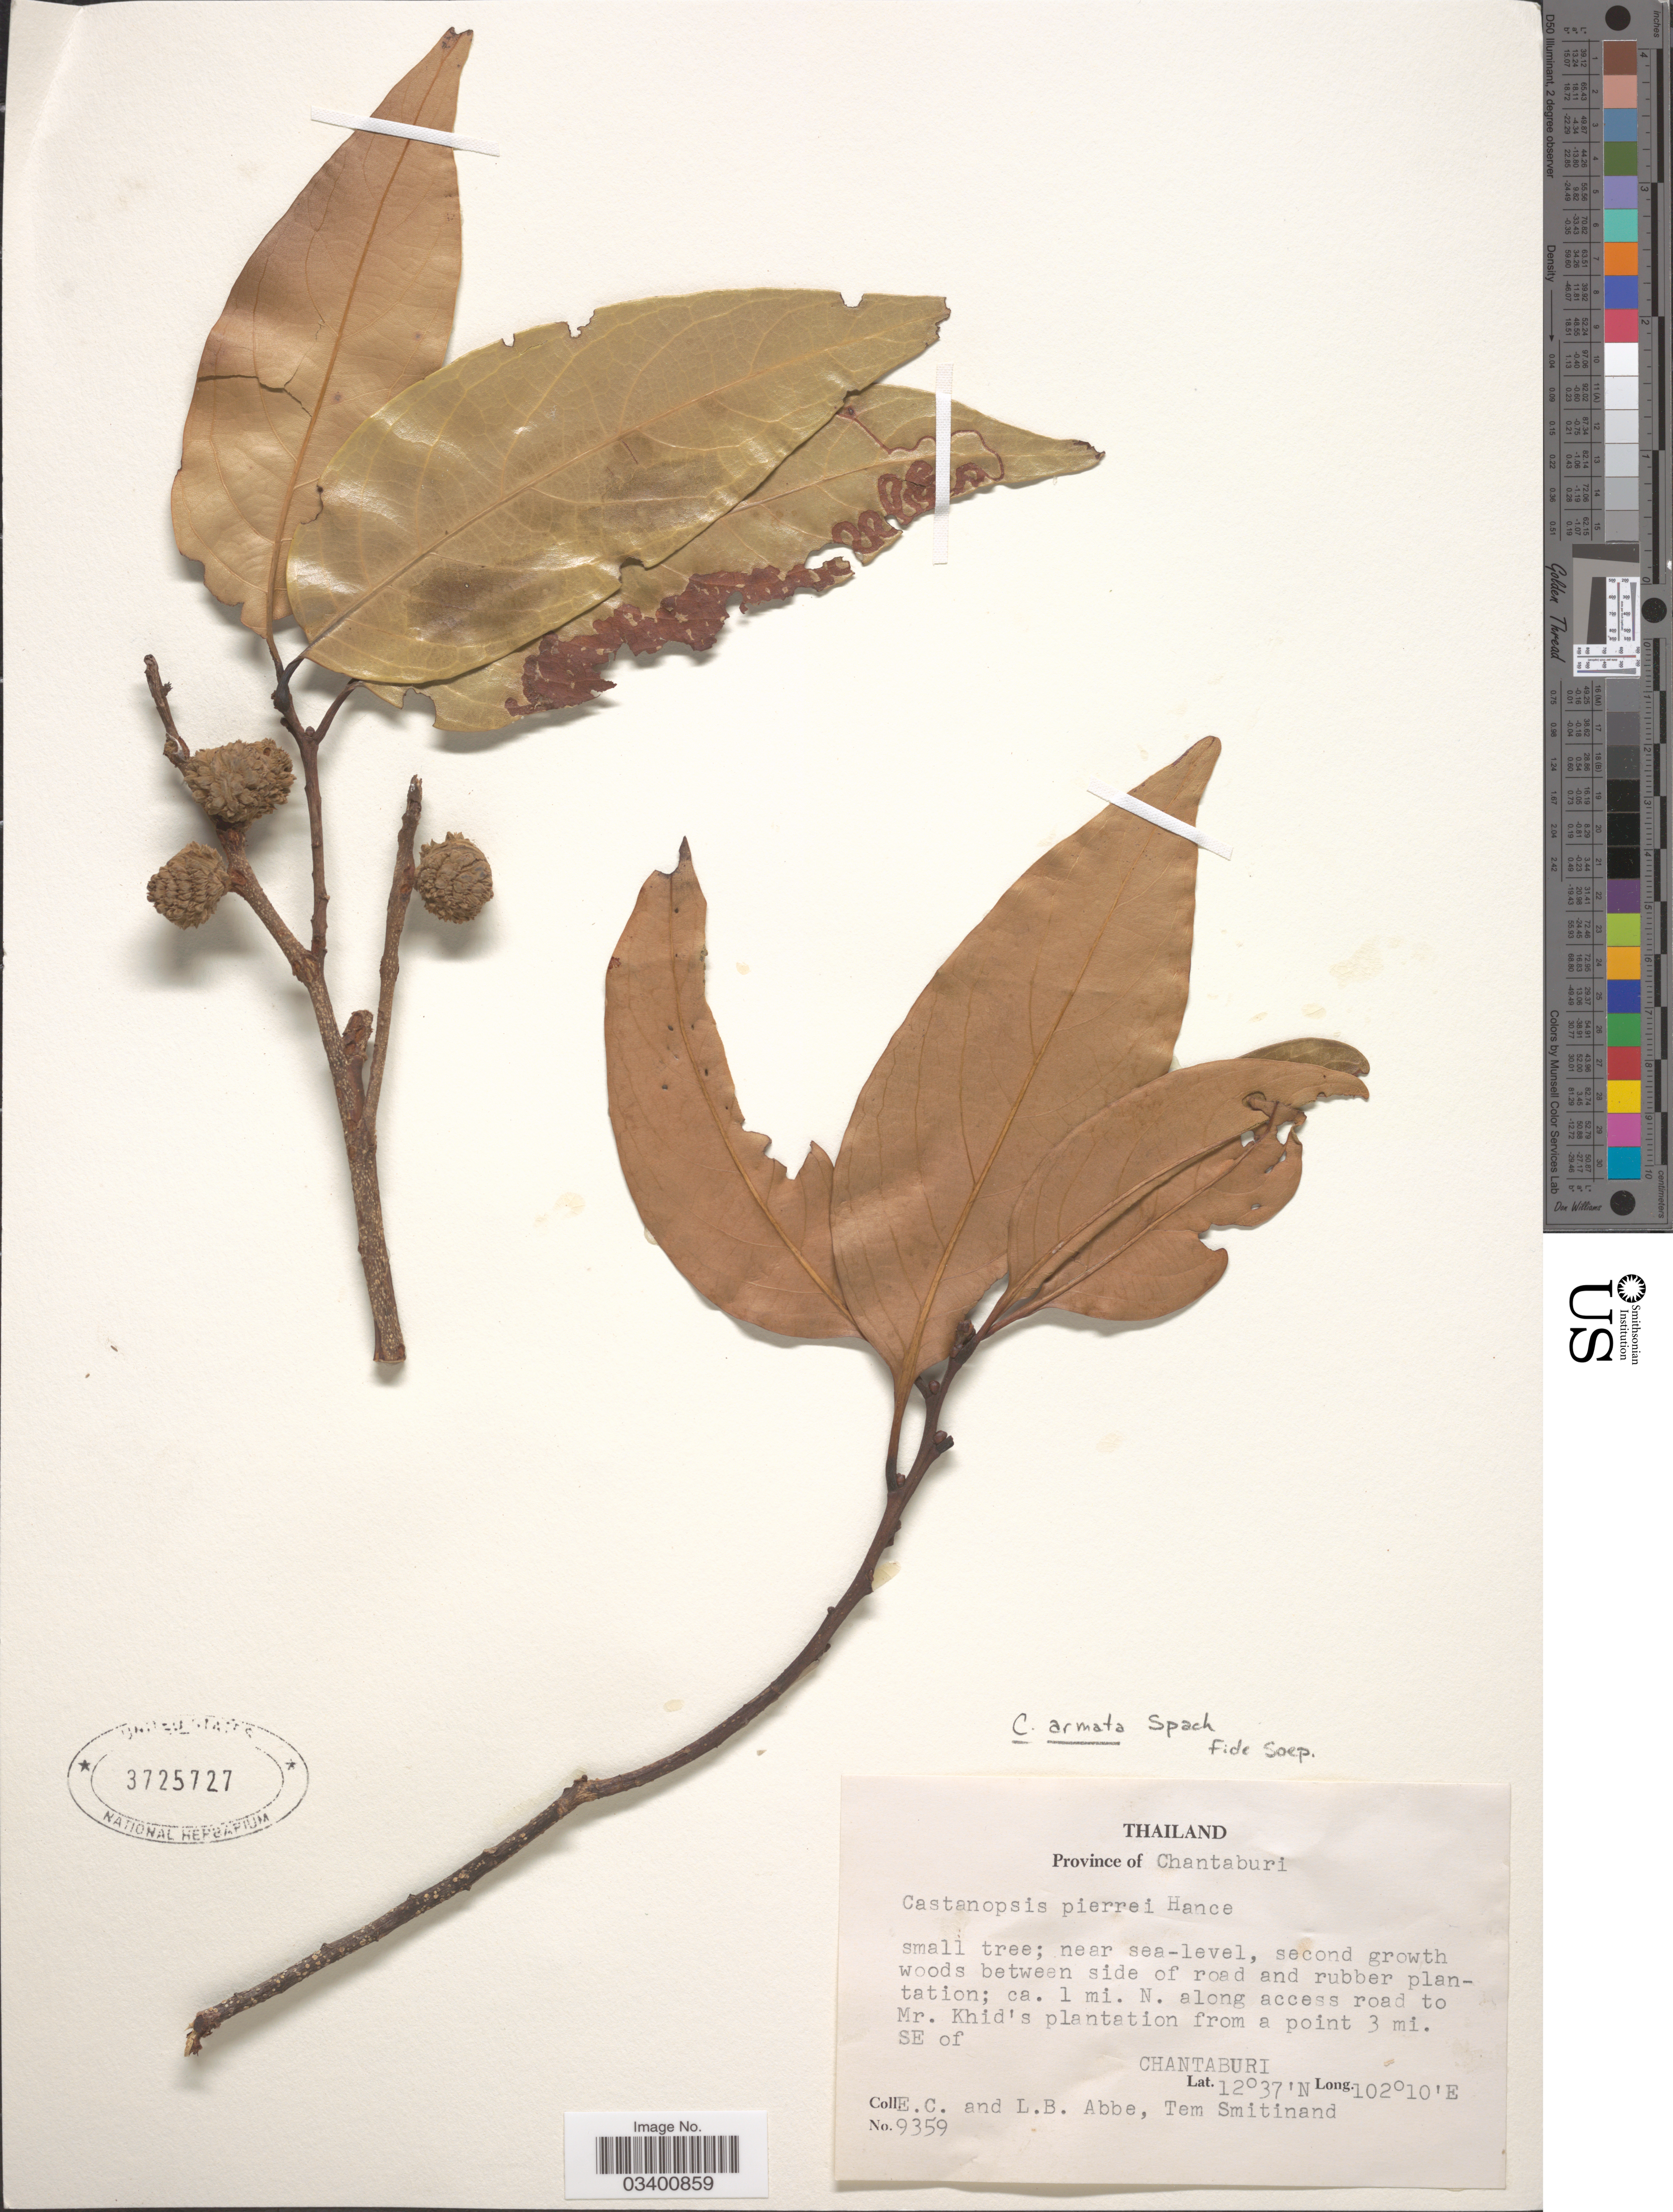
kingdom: Plantae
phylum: Tracheophyta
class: Magnoliopsida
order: Fagales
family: Fagaceae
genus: Castanopsis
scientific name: Castanopsis armata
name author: (Roxb.) Spach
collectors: E. C. Abbe, L. B. Abbe & T. Smitinand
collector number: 9359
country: Thailand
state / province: Chanthaburi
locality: Province of Chantaburi. Ca. 1 mi. N. along access road to Mr. Khid's plantation from a point 3 mi. SE of Chantarburi.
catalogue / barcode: US 3725727